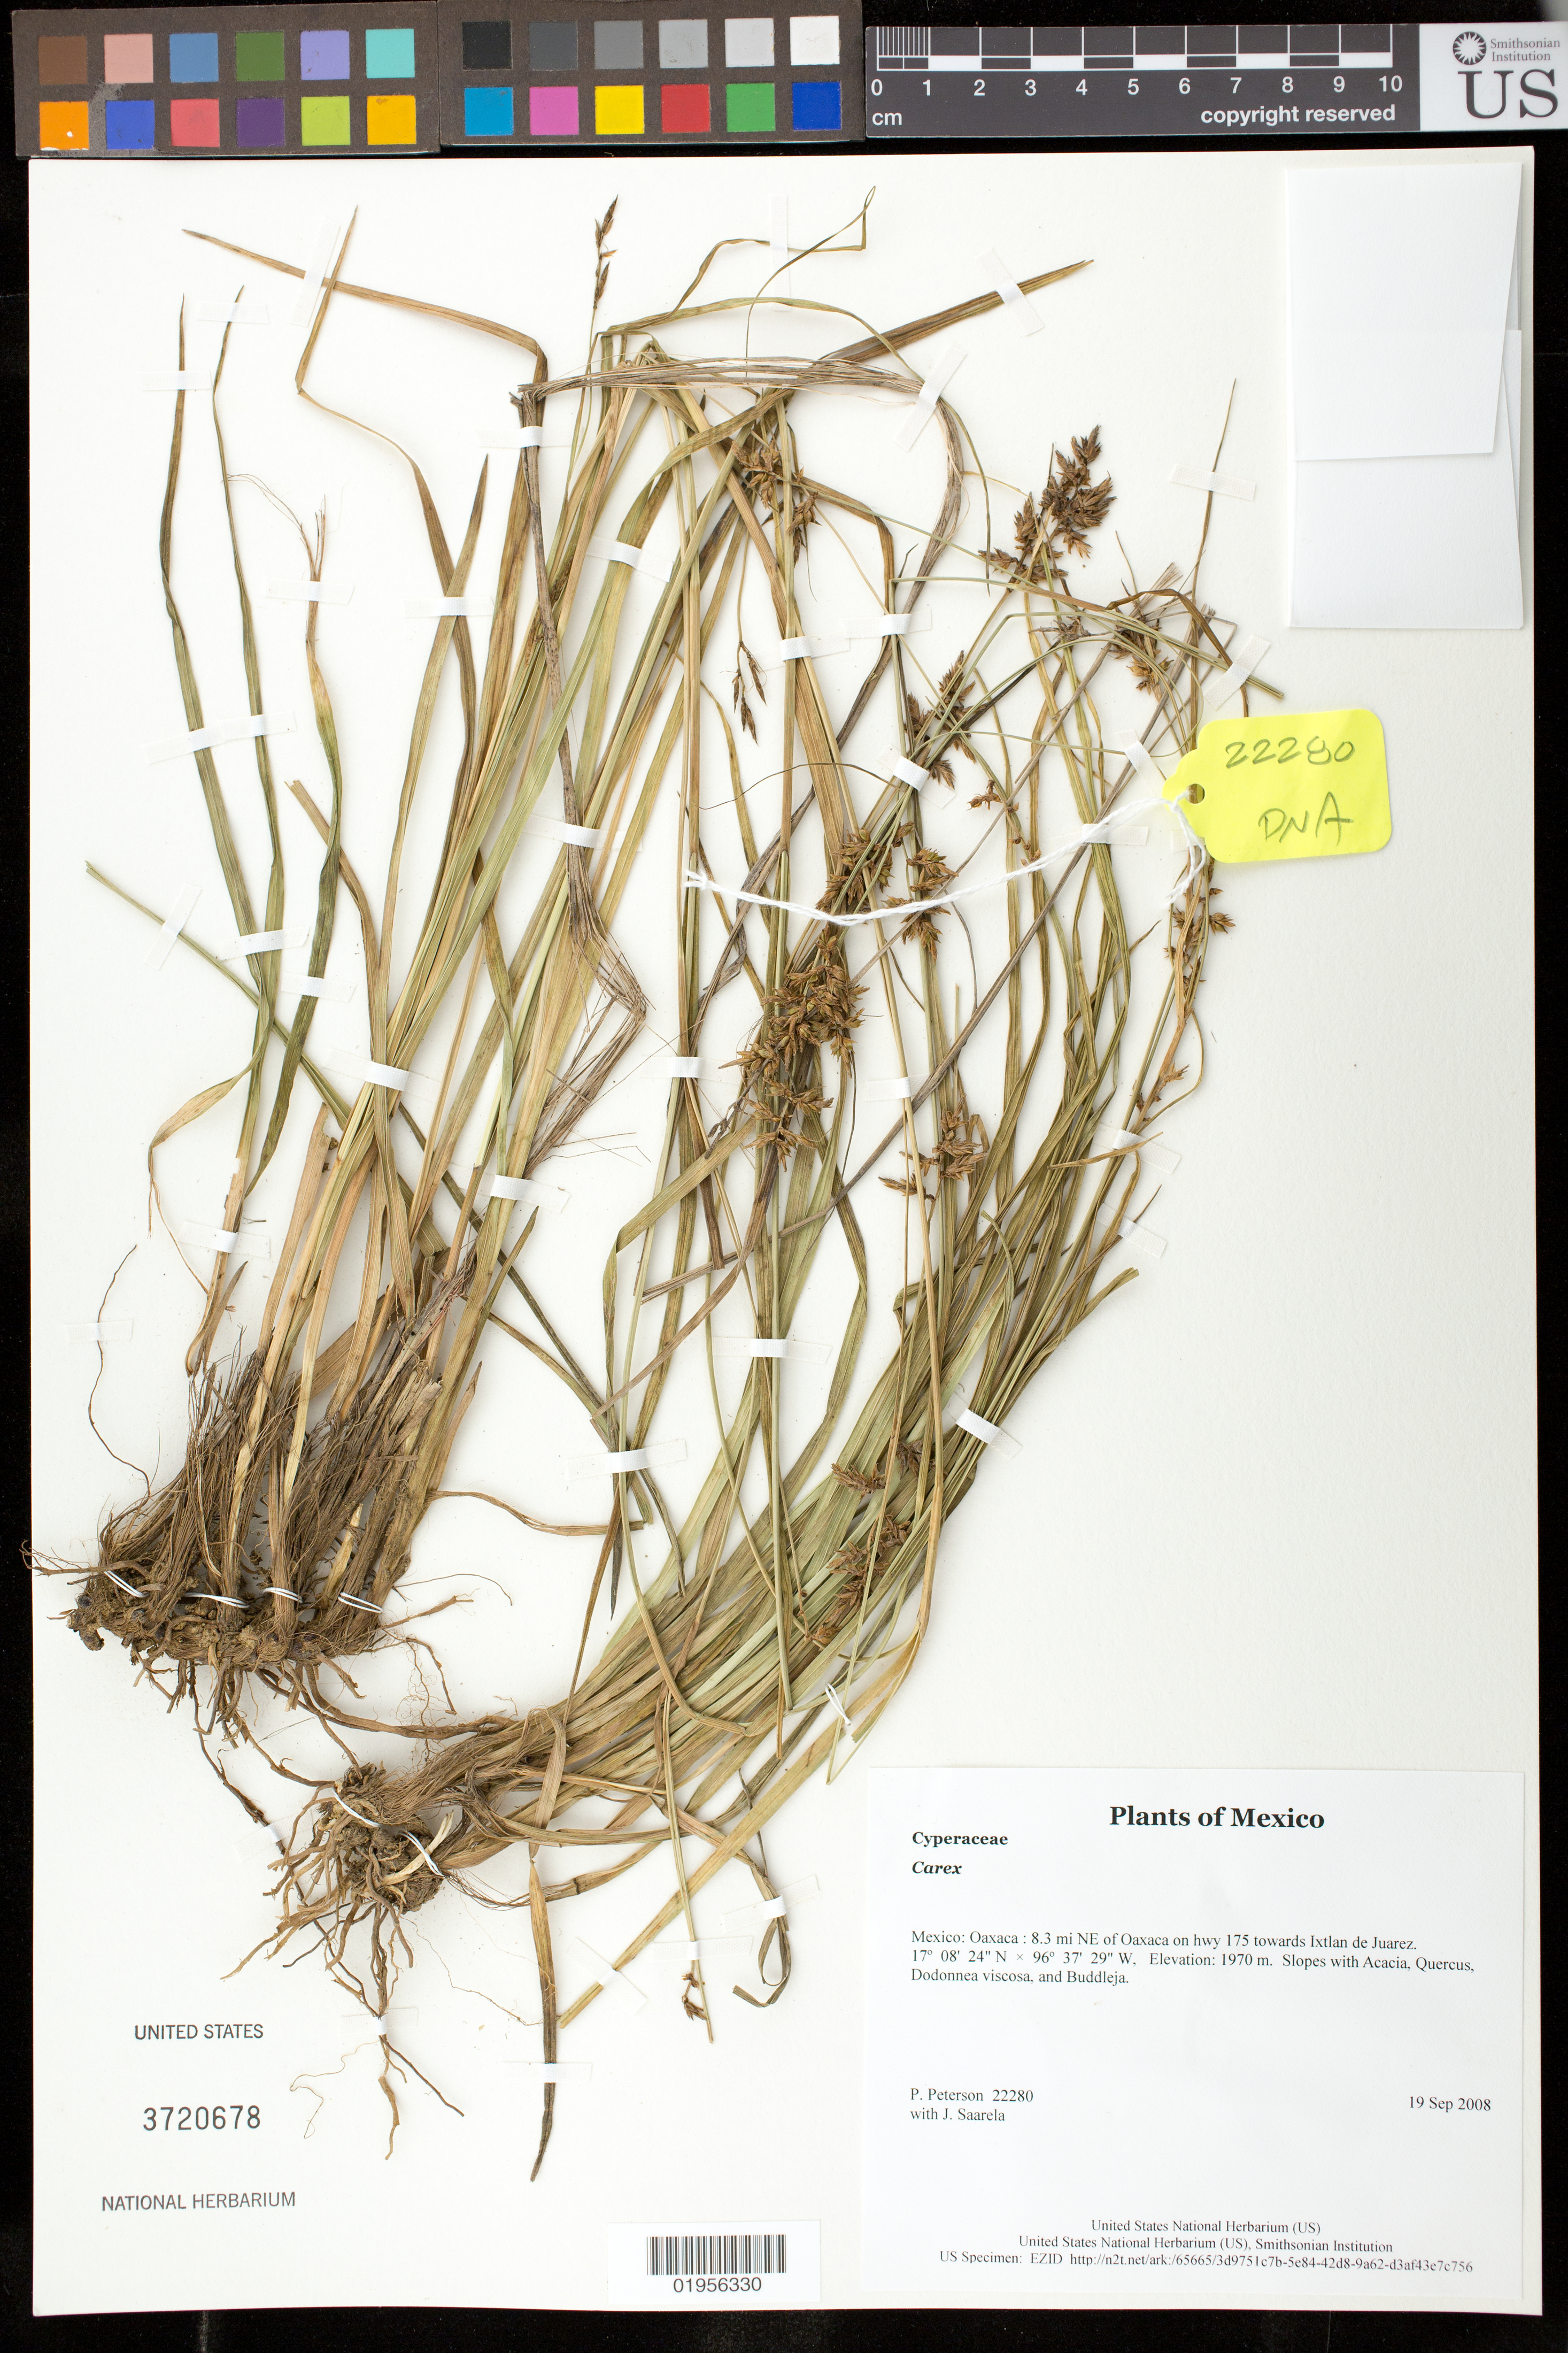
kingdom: Plantae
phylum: Tracheophyta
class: Liliopsida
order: Poales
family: Cyperaceae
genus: Carex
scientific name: Carex sp.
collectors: P. M. Peterson & J. Saarela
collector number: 22280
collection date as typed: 19 Sep 2008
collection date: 2008-09-19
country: Mexico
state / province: Oaxaca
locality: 8.3 mi NE of Oaxaca on hwy 175 towards Ixtlan de Juarez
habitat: Slopes with Acacia, Quercus, Dodonnea viscosa, and Buddleja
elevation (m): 1970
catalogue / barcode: US 3720678